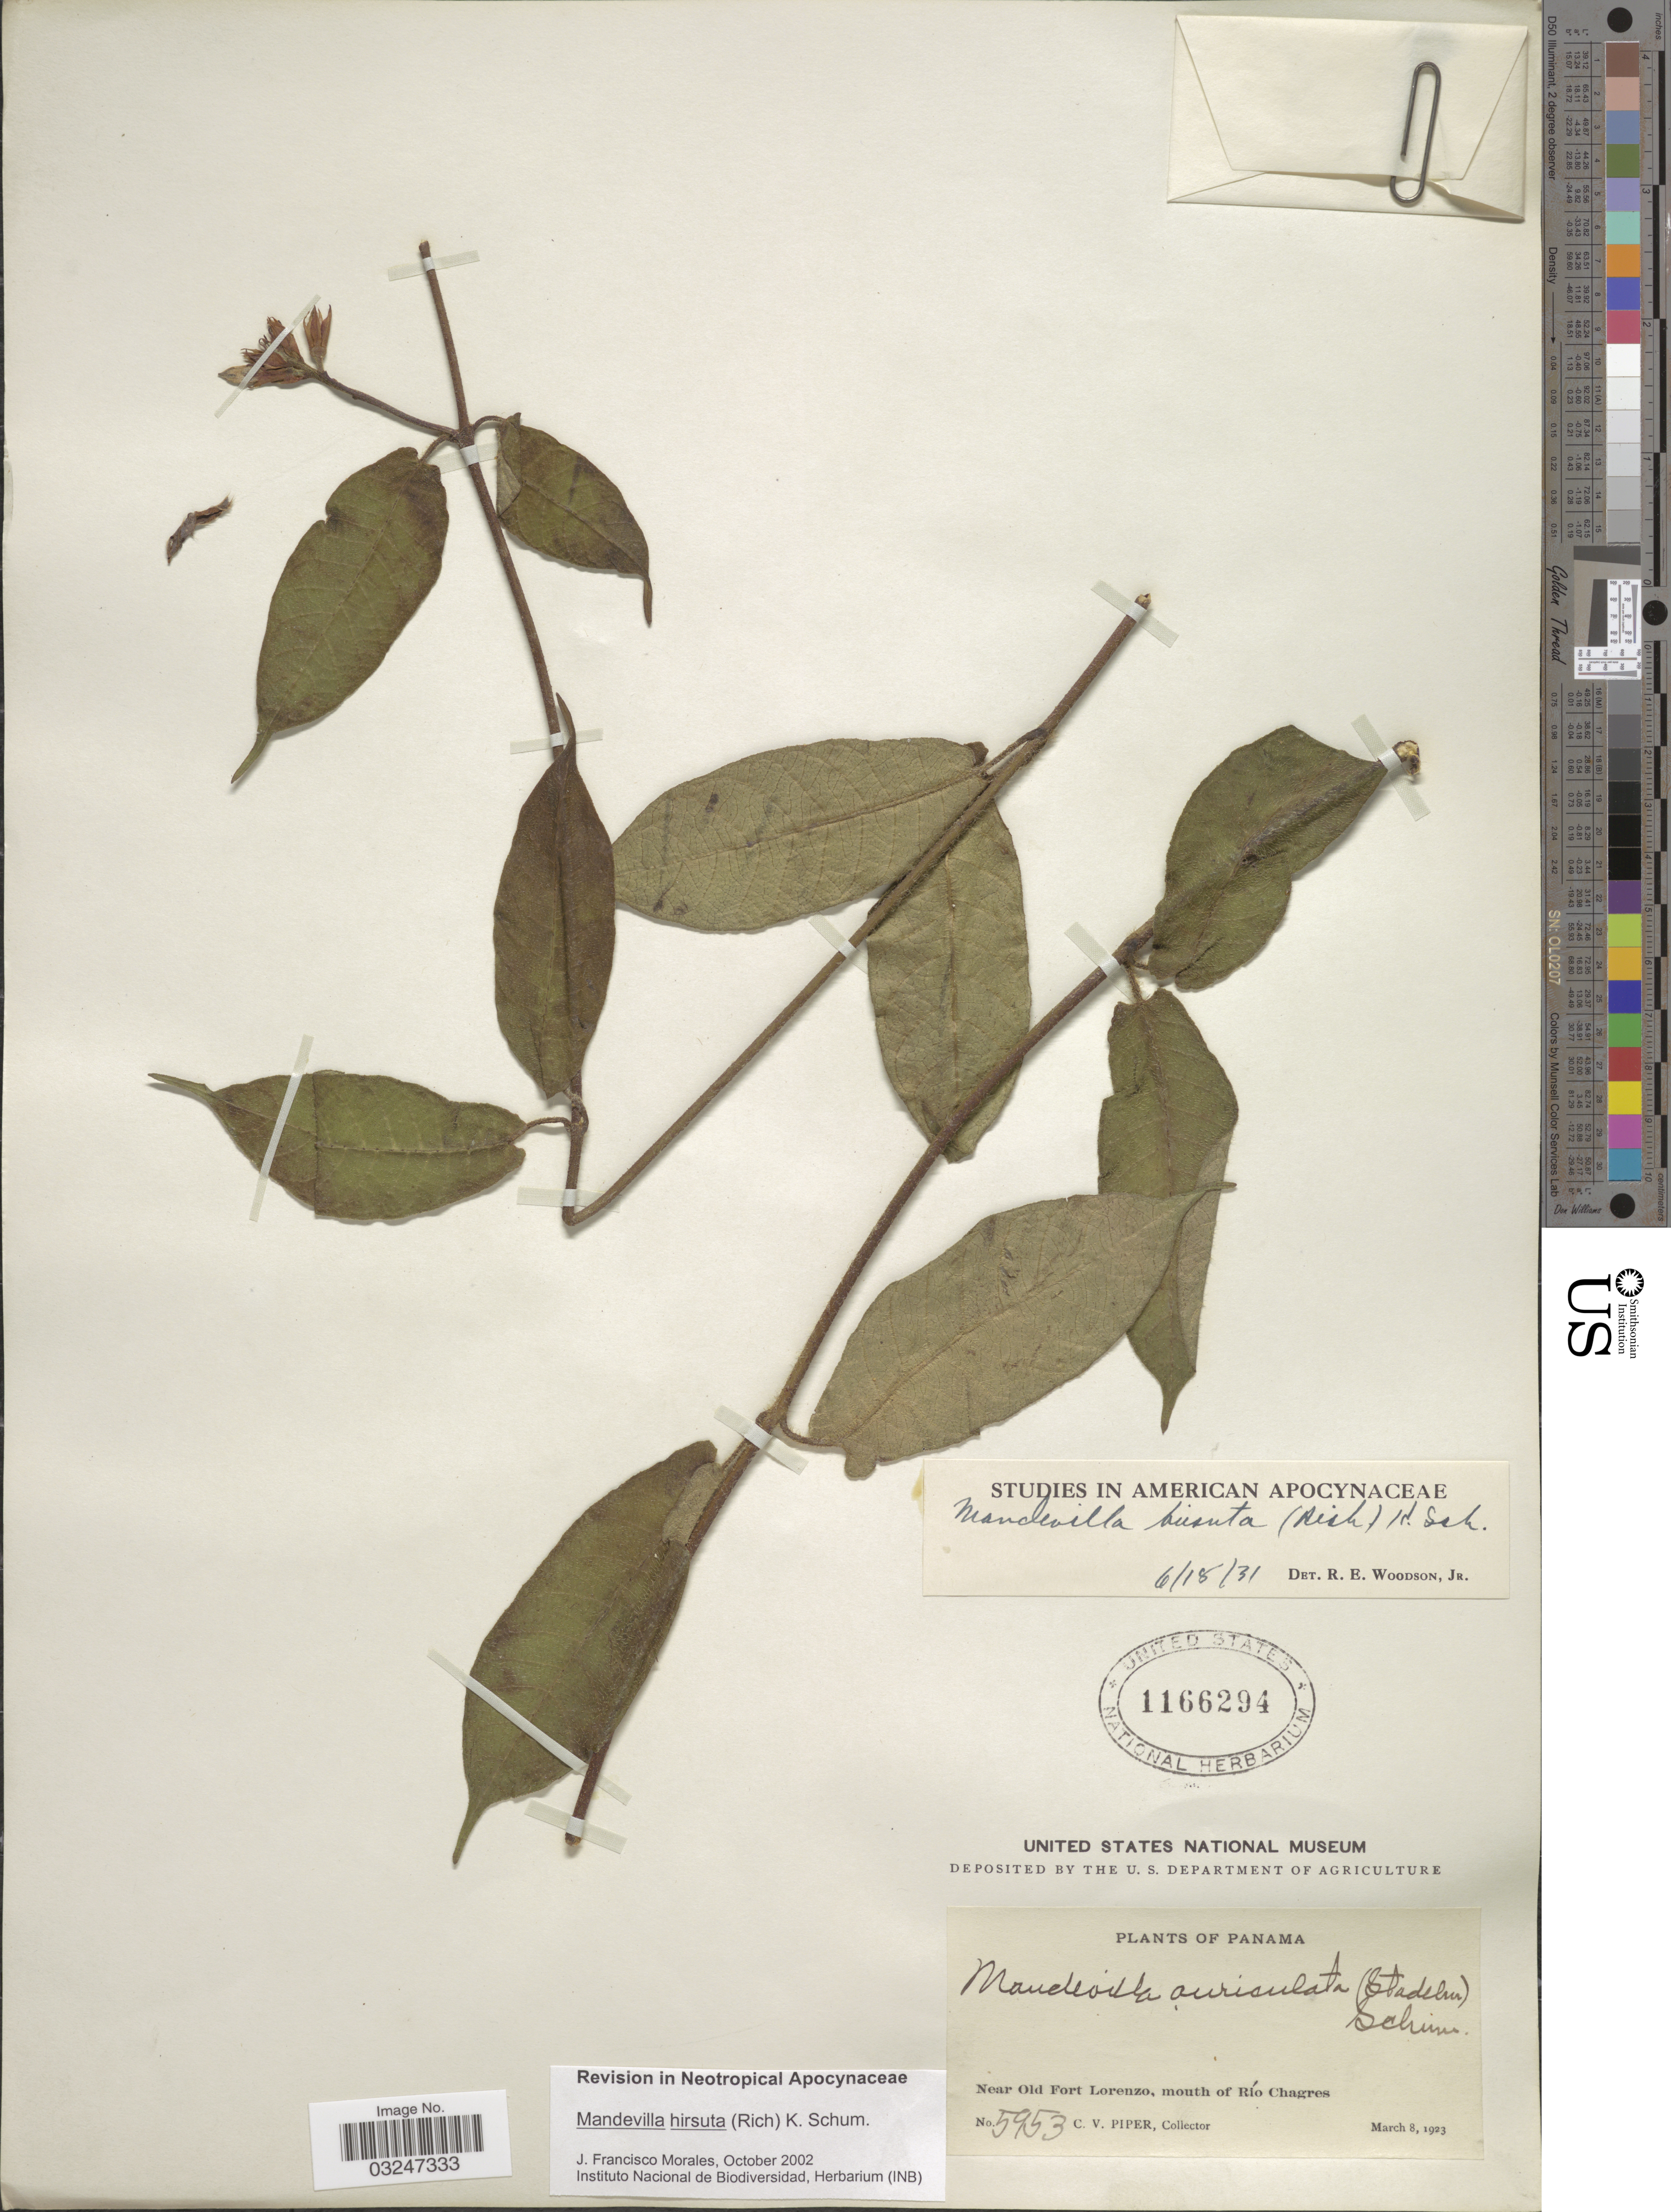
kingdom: Plantae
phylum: Tracheophyta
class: Magnoliopsida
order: Gentianales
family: Apocynaceae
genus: Mandevilla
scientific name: Mandevilla hirsuta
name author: (Rich.) K. Schum.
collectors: C. V. Piper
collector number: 5953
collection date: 1923-03-08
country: Panama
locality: Near Old Fort Lorenzo, mouth of Río Chagres.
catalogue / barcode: US 1166294